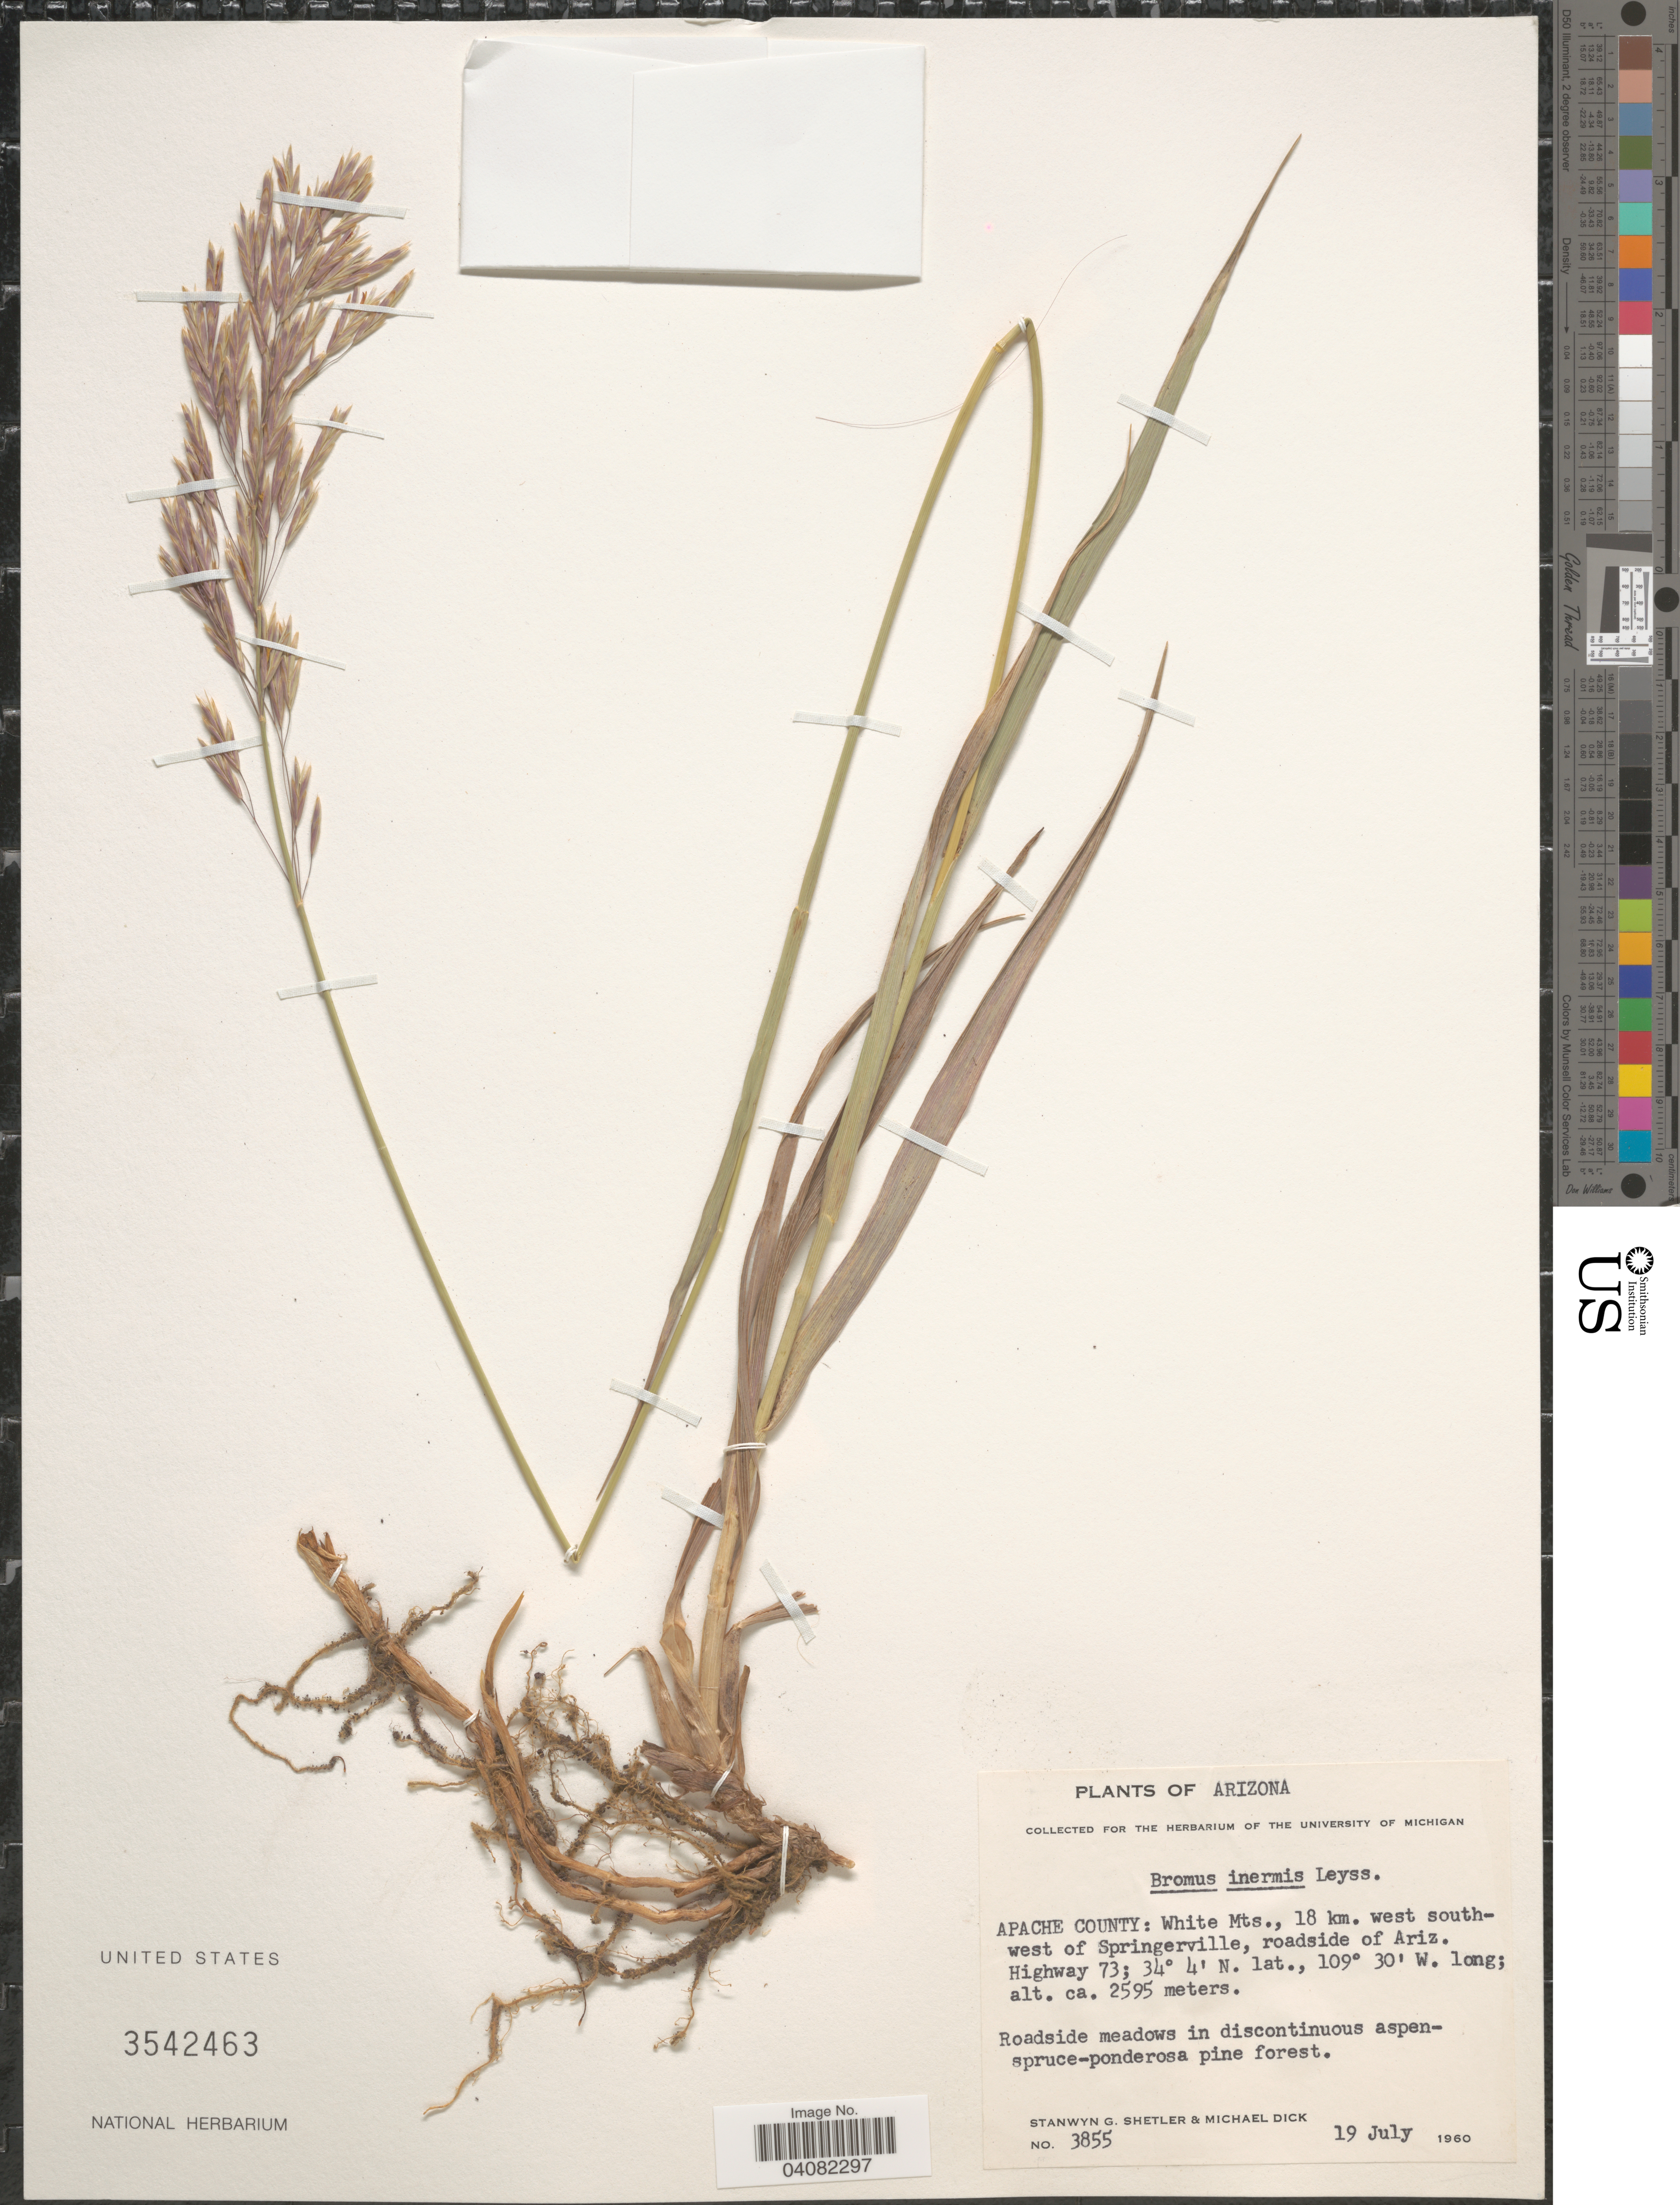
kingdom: Plantae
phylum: Tracheophyta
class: Liliopsida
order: Poales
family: Poaceae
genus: Bromus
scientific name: Bromus inermis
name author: Leyss.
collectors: S. Shetler & M. Dick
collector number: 3855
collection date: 1960-07-19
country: United States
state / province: Arizona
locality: Apache County: White Mts., 18 km. west south-west of Springerville, roadside of Ariz. Highway 73.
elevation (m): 2595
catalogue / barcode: US 3542463